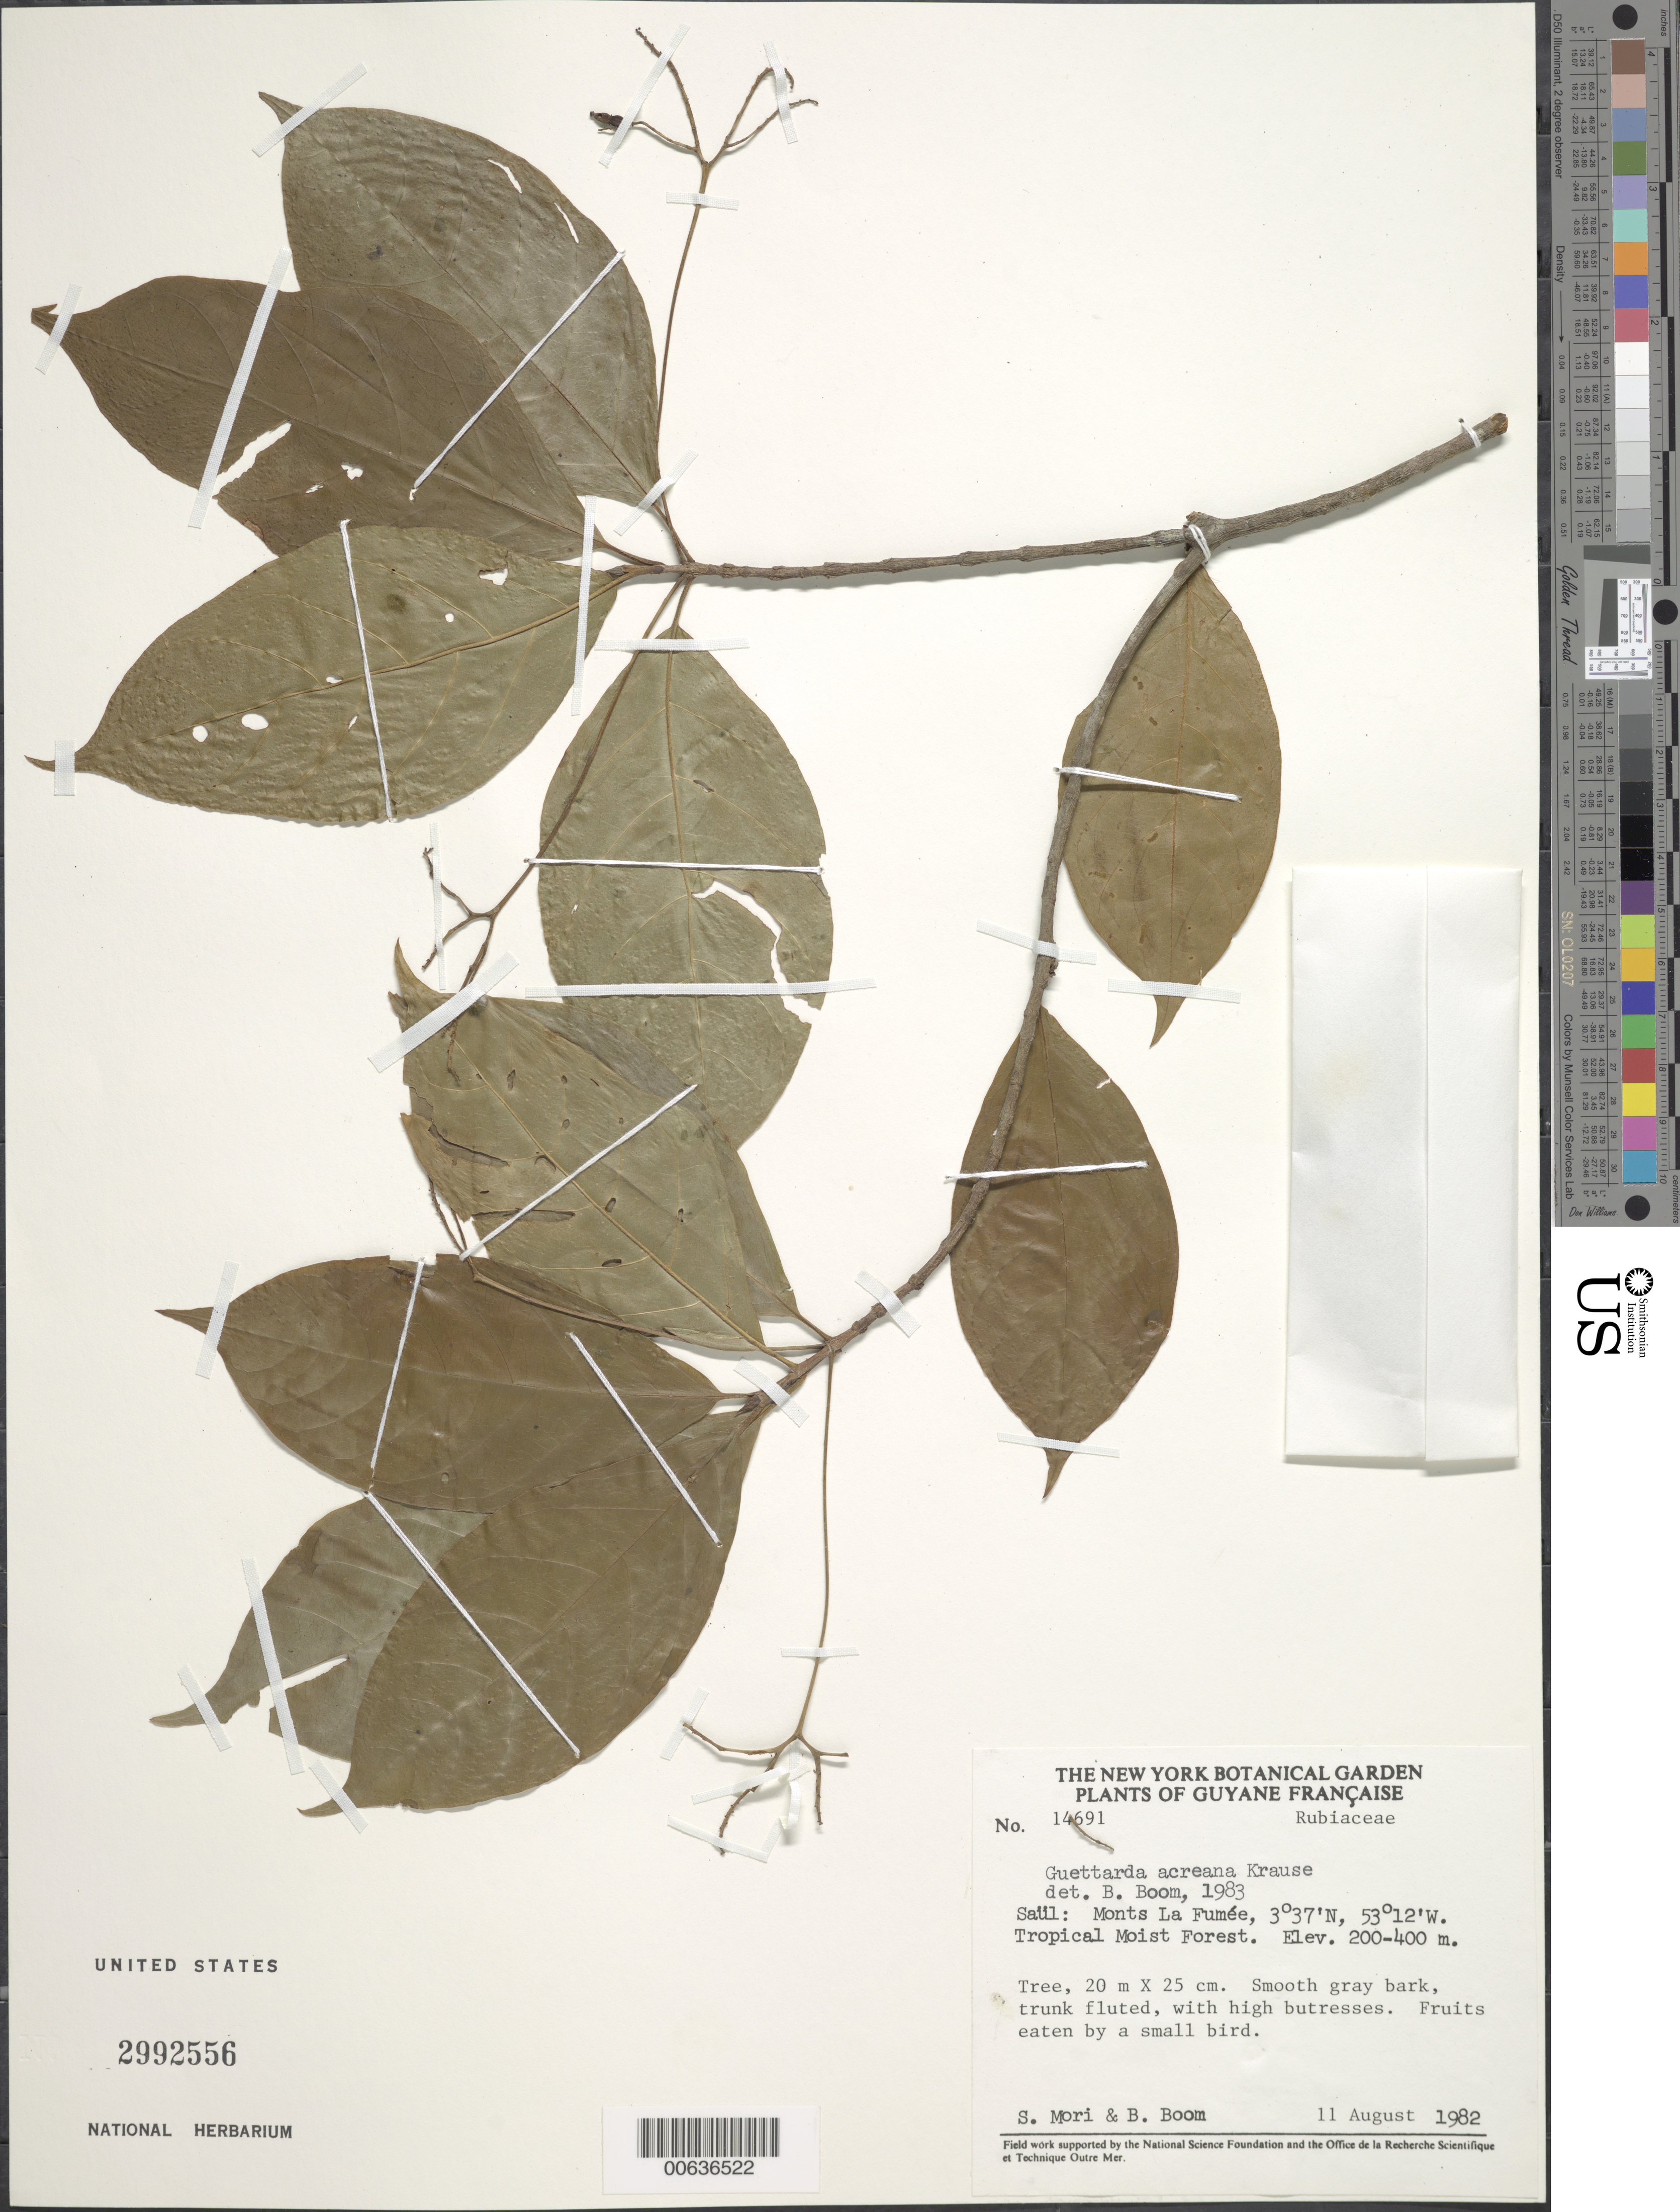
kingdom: Plantae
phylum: Tracheophyta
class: Magnoliopsida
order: Gentianales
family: Rubiaceae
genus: Guettarda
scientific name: Guettarda acreana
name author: K. Krause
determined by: Boom, B. M.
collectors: S. Mori & B. M. Boom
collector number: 14691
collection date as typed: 11-Aug-82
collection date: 1982-08-11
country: French Guiana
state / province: Saint-Laurent-du-Maroni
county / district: Saül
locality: Saül, Monts La Fumée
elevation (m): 200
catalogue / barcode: US 2992556